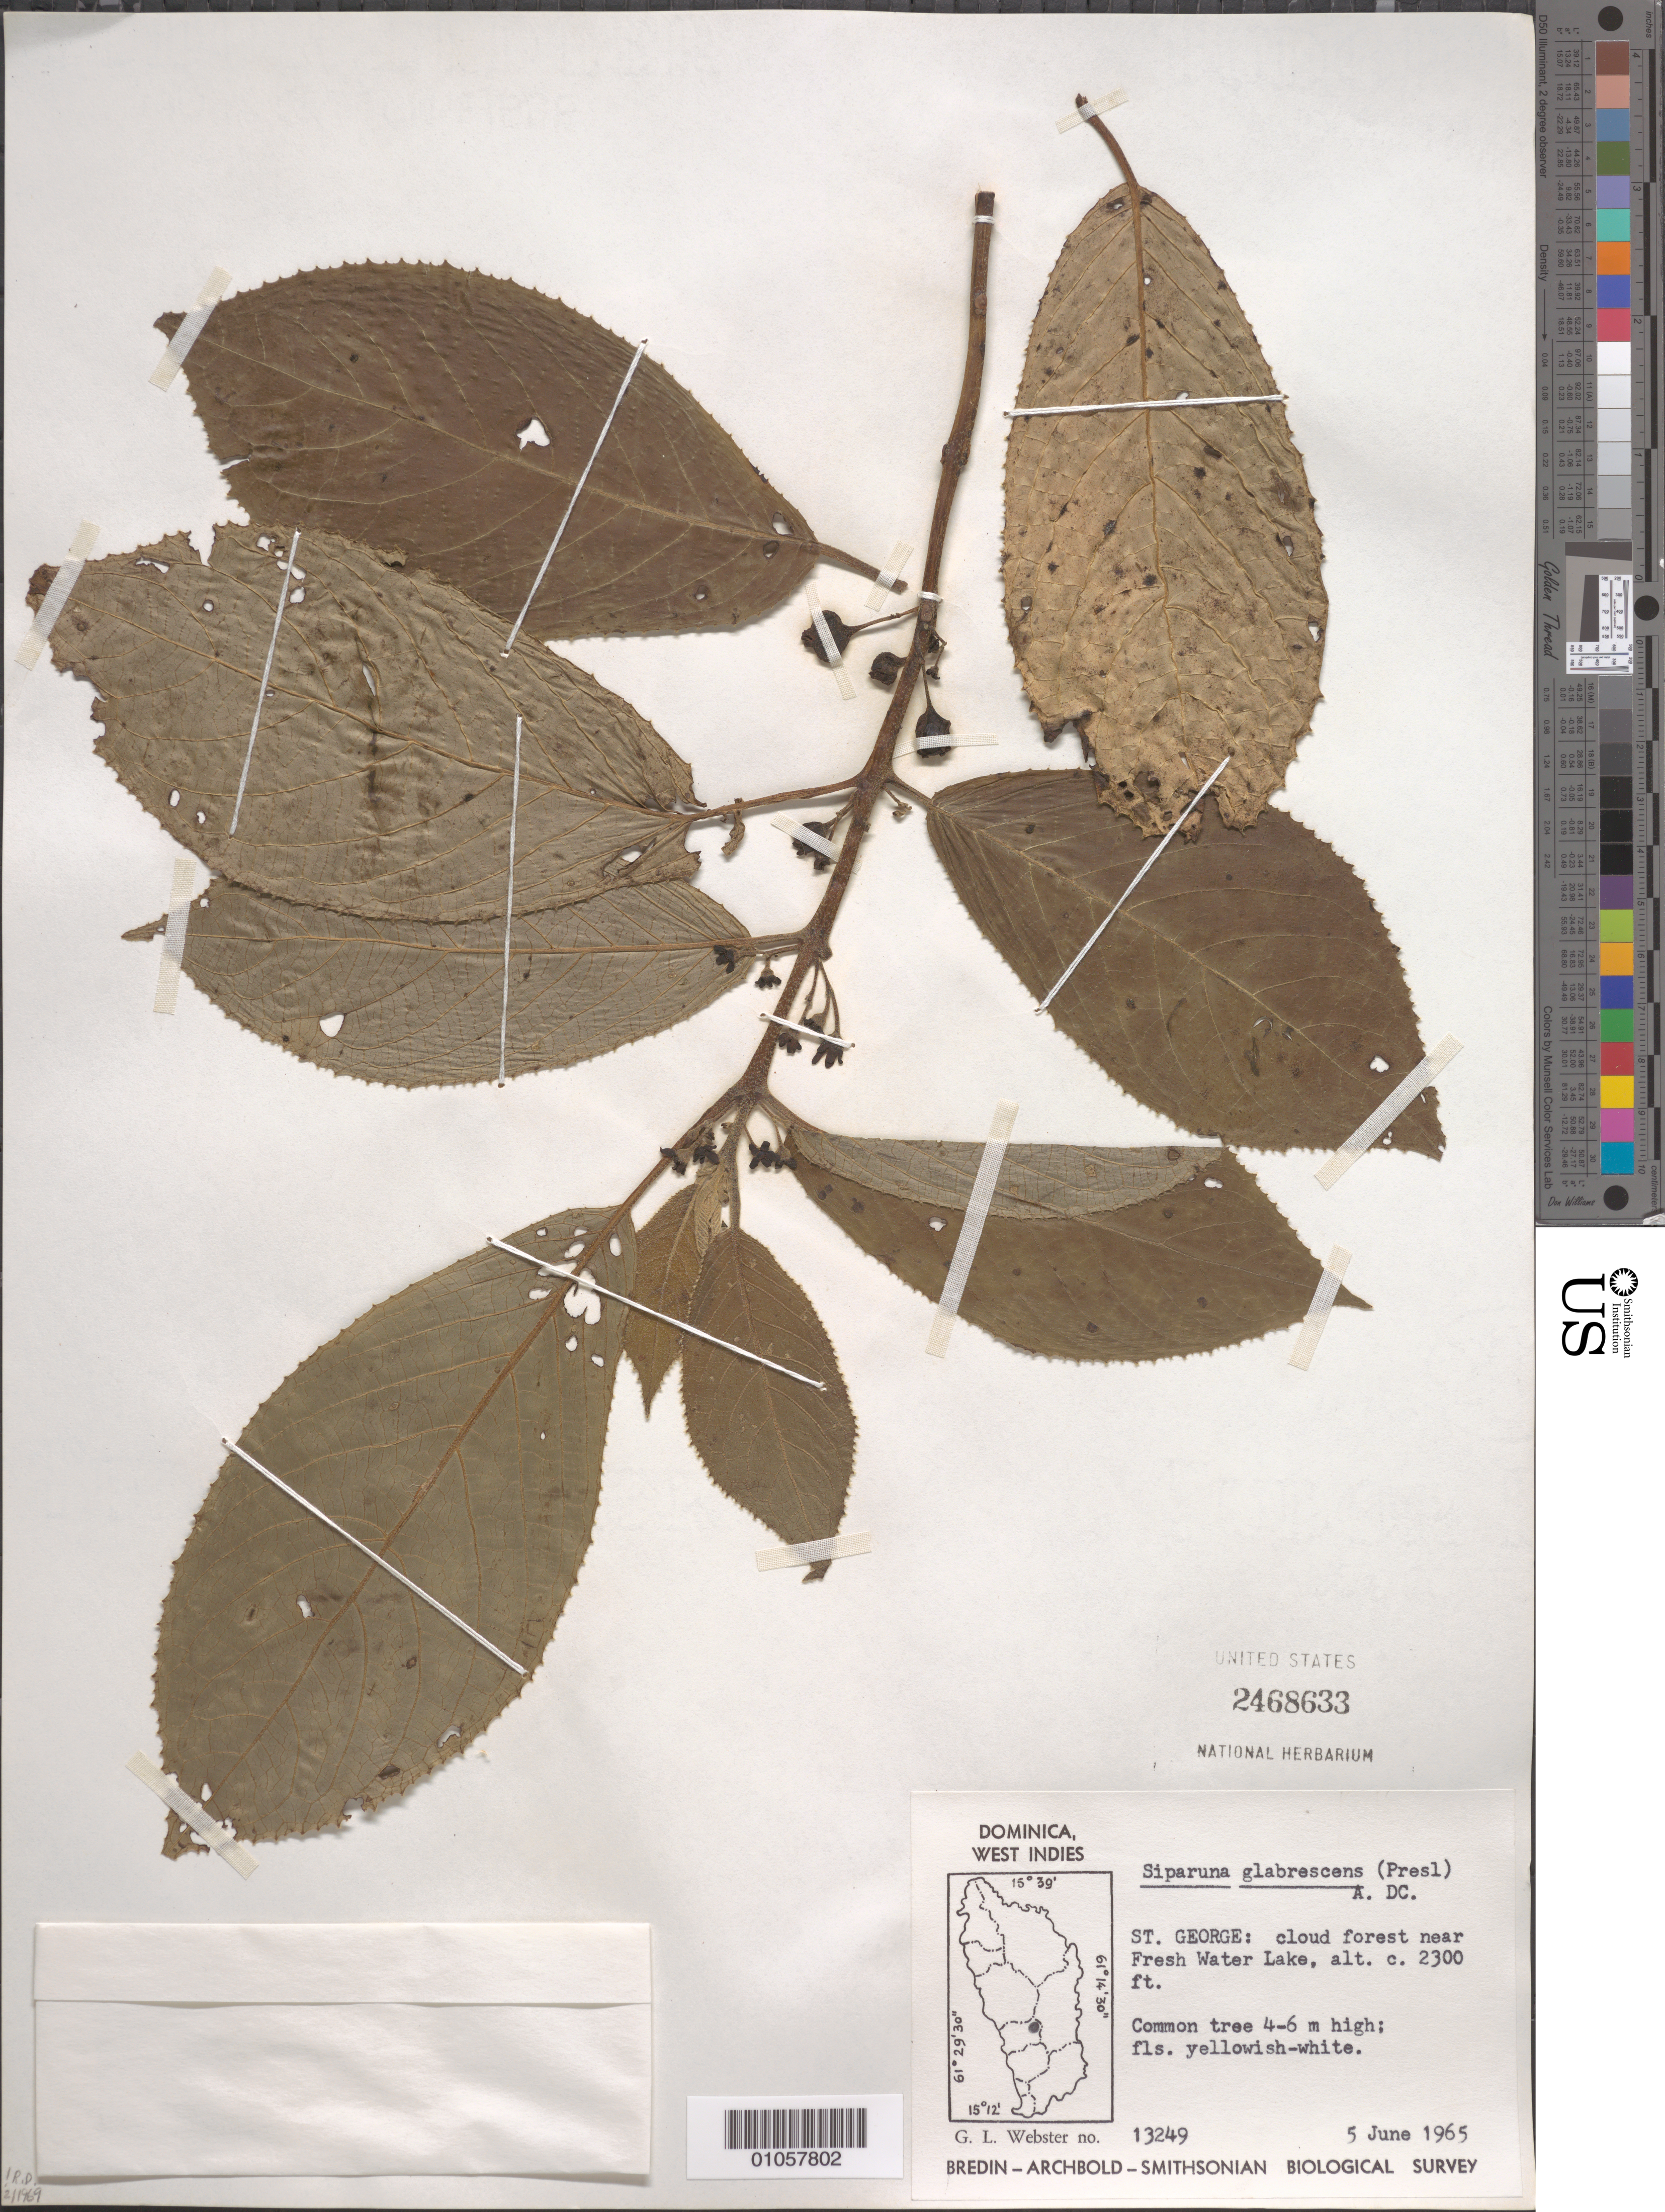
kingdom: Plantae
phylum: Tracheophyta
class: Magnoliopsida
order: Laurales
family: Siparunaceae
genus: Siparuna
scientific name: Siparuna glabrescens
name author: (C. Presl) A. DC.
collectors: G. L. Webster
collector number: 13249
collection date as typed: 04 Jun 1965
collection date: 1965-06-04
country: Dominica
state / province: St. George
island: Dominica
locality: Fresh Water Lake, near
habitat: Cloud forest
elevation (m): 701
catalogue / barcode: US 2468633